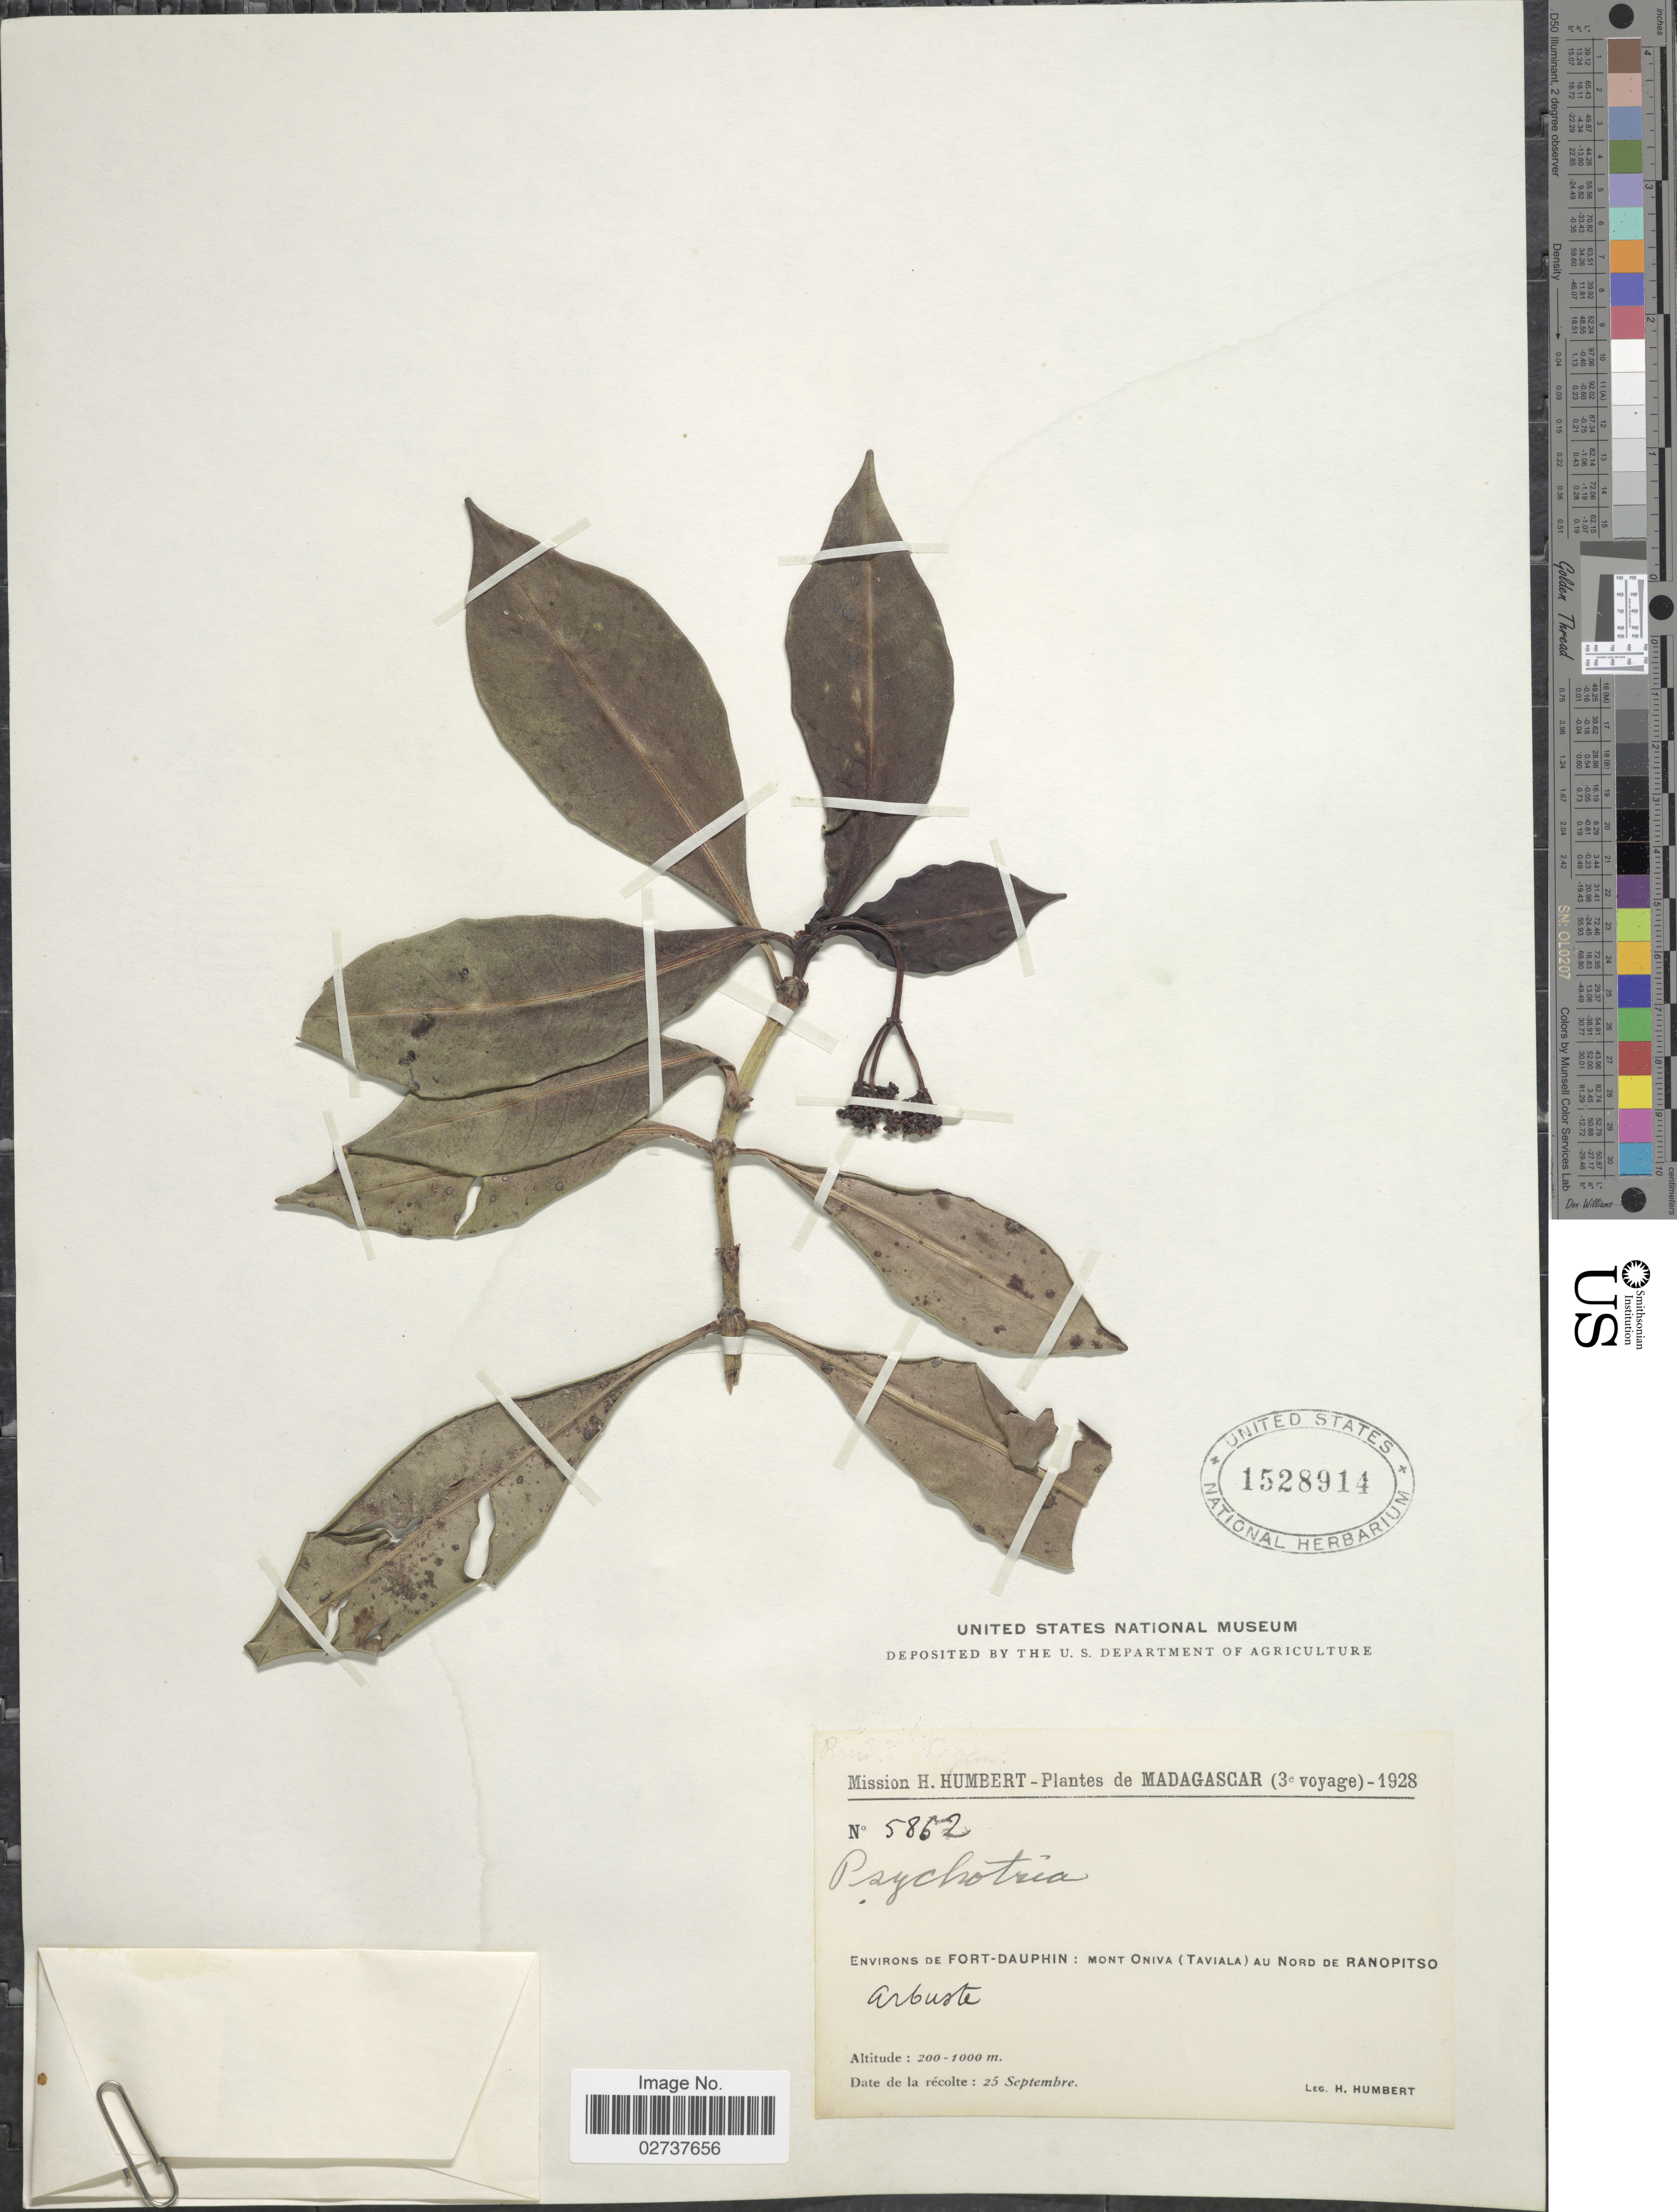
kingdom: Plantae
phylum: Tracheophyta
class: Magnoliopsida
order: Gentianales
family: Rubiaceae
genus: Psychotria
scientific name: Psychotria sp.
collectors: H. Humbert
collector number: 5862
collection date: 1928-09-25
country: Madagascar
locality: Environ de Fort-Dauphin: Mont Oniva (Taviala) au Nord de Ranopitso.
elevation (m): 200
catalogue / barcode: US 1528914